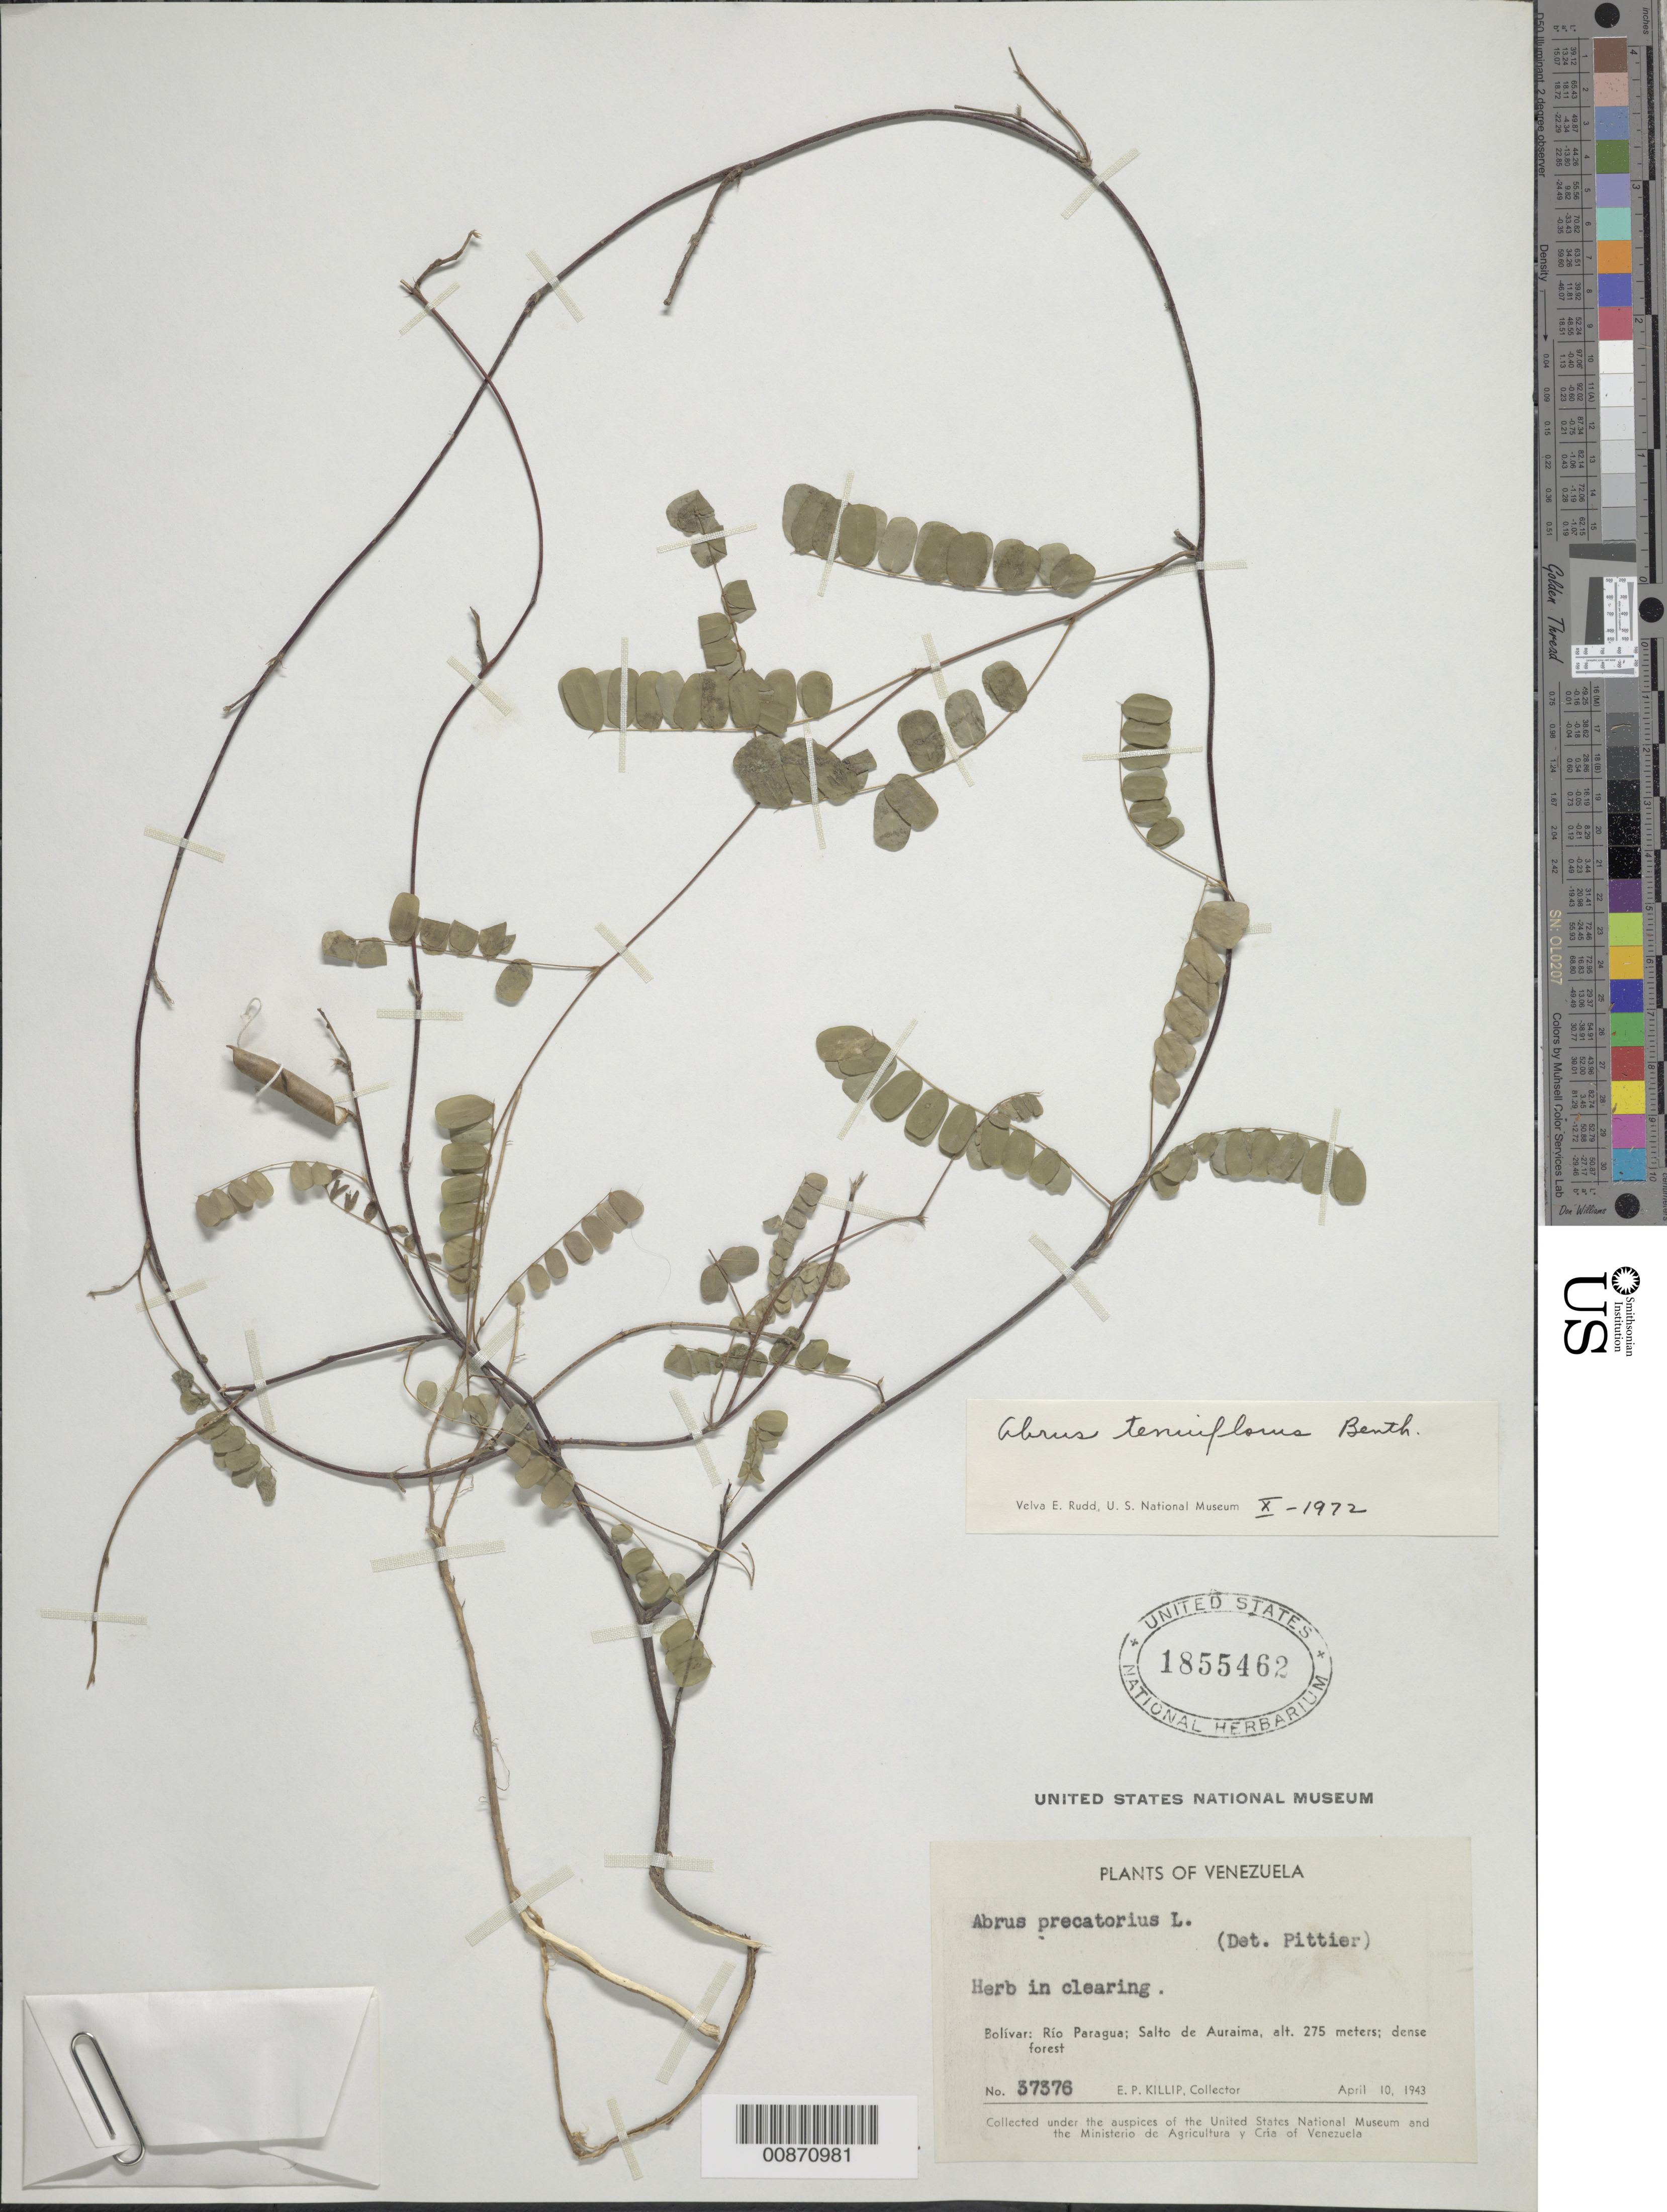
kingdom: Plantae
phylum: Tracheophyta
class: Magnoliopsida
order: Fabales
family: Fabaceae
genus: Abrus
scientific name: Abrus tenuiflorus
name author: Spruce ex Benth.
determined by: Rudd, V. E.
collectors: E. P. Killip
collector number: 37376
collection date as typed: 10-Apr-43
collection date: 1943-04-10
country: Venezuela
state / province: Bolívar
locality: Salto de Auraima, Río Paragua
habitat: Dense forest; in clearing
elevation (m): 275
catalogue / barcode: US 1855462